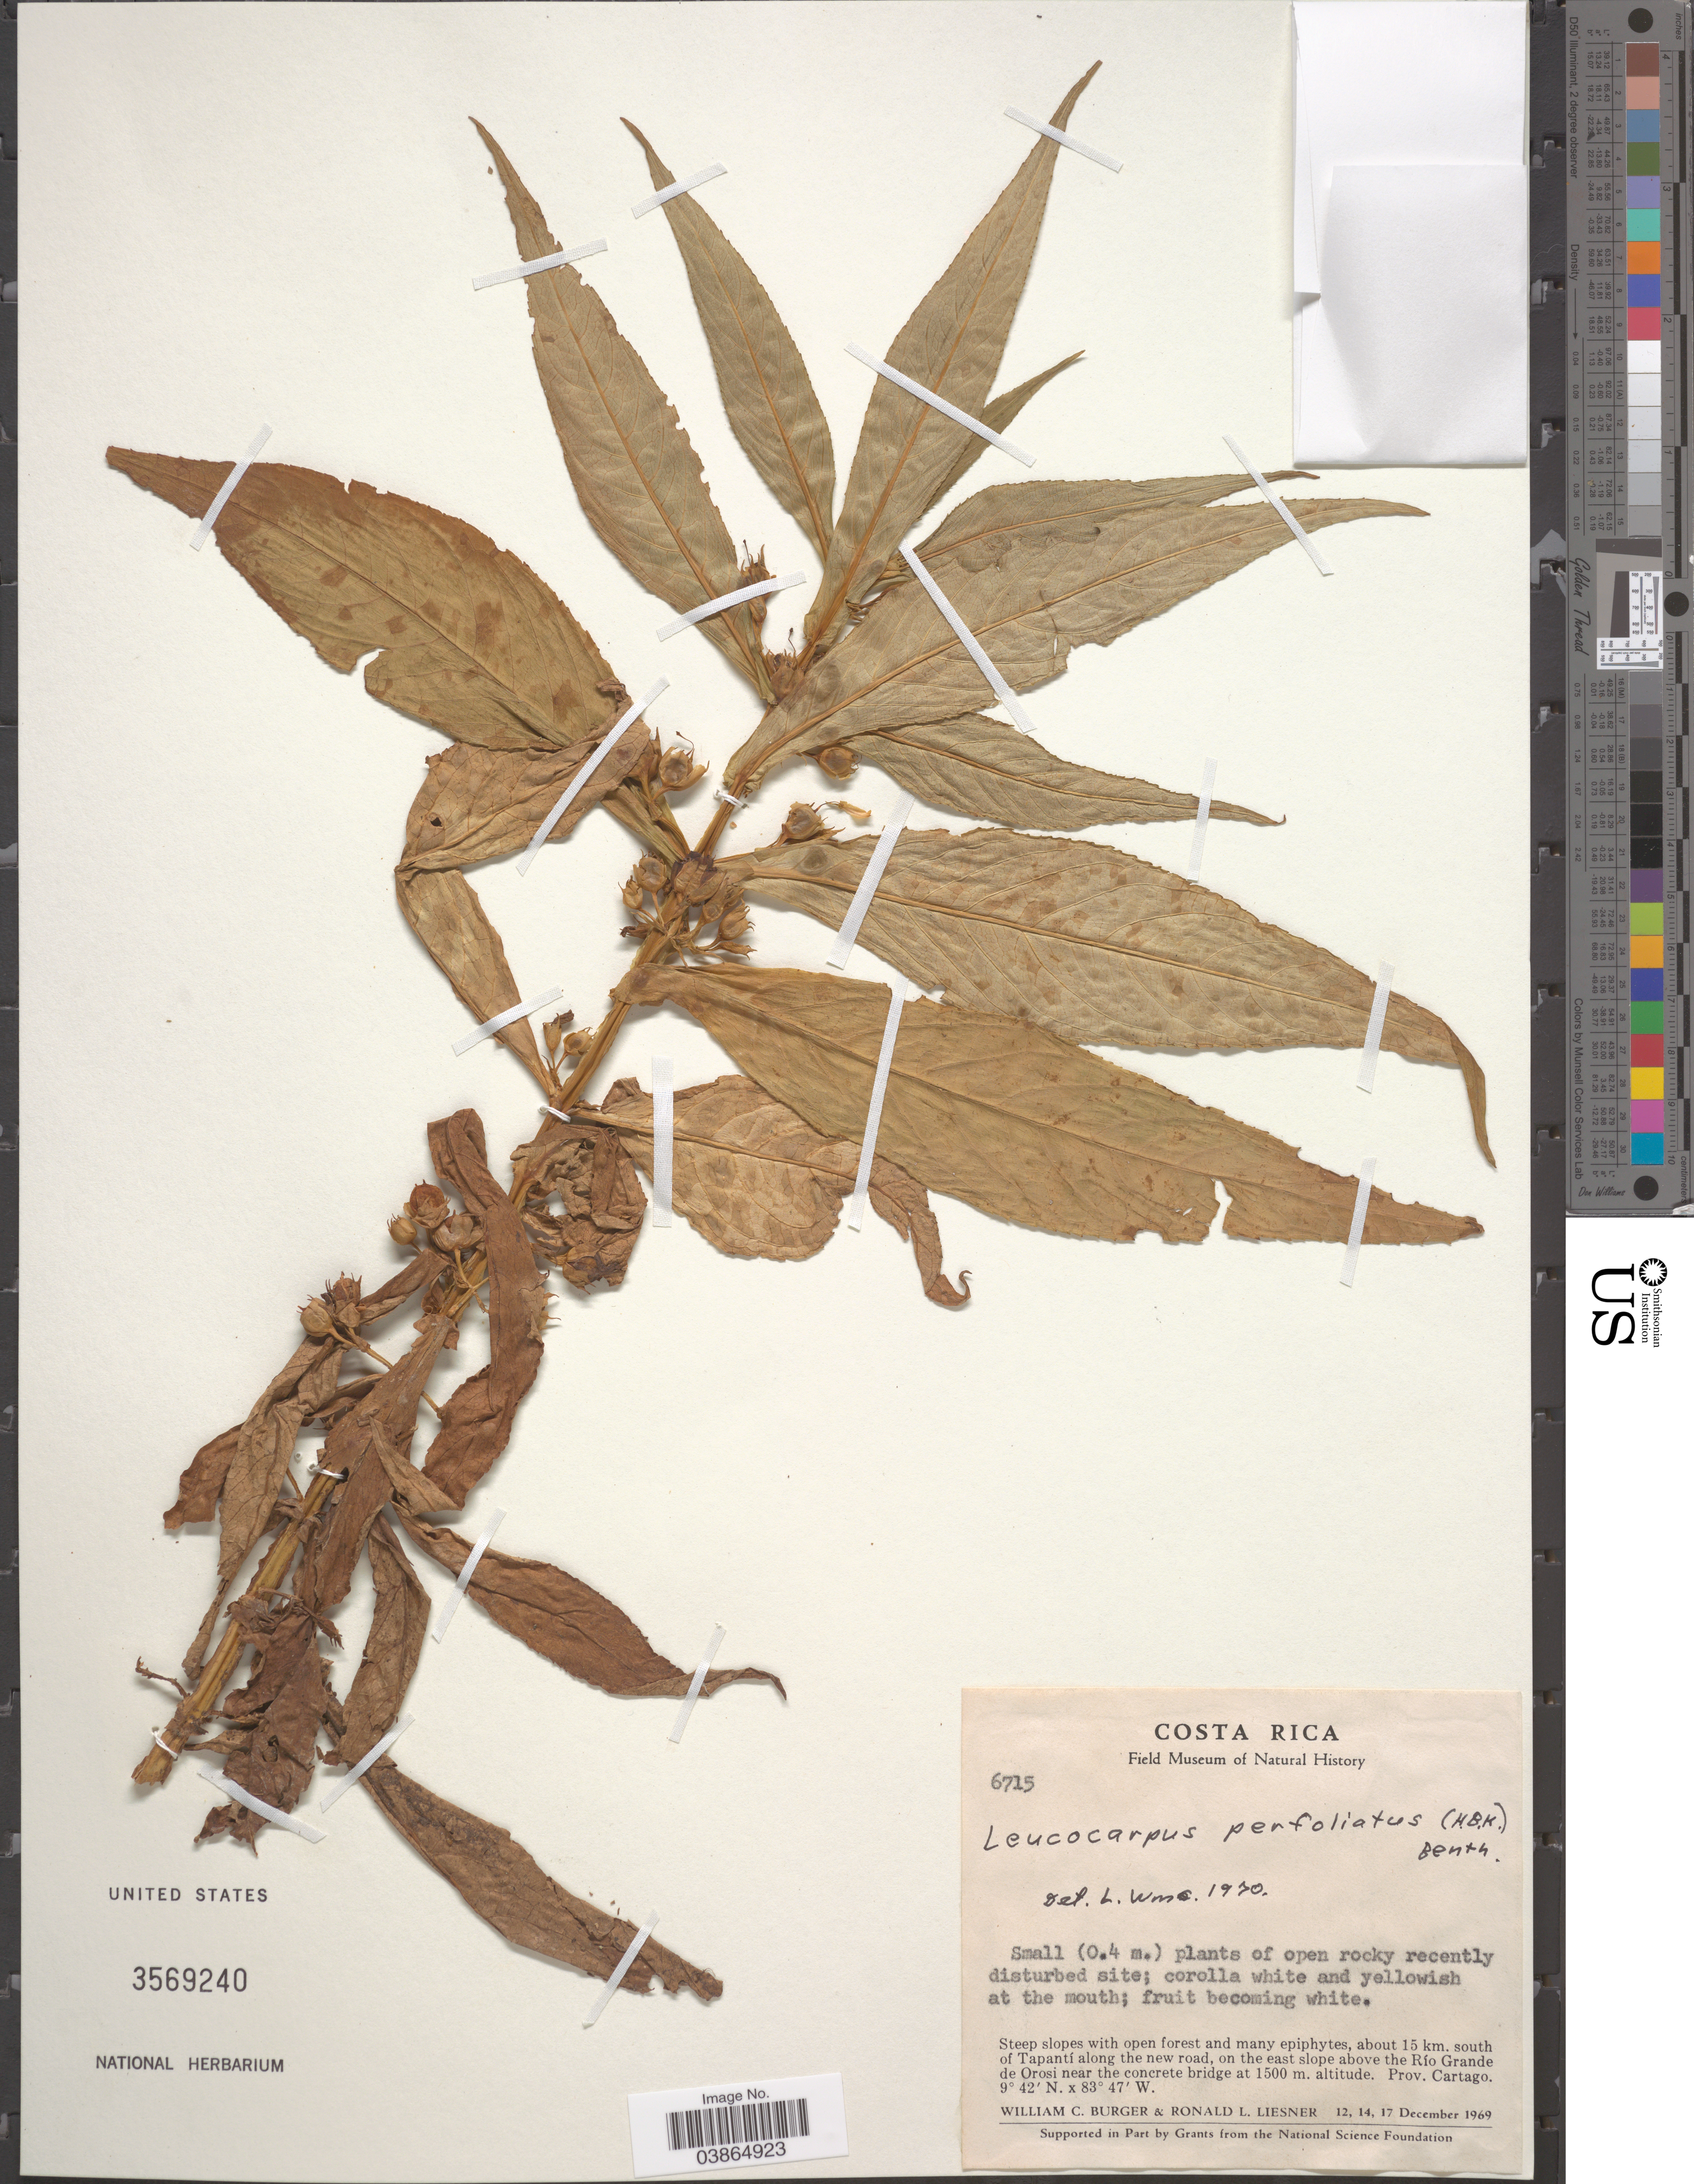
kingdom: Plantae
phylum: Tracheophyta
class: Magnoliopsida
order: Lamiales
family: Phrymaceae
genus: Leucocarpus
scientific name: Leucocarpus perfoliatus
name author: (Kunth) Benth.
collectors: W. Burger & R. L. Liesner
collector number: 6715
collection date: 1969-12-12/1969-12-17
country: Costa Rica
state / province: Cartago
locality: About 15 km. south of Tapantí along the new road, on the east slope above the Río Grande de Orosi near the concrete bridge.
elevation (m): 1500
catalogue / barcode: US 3569240